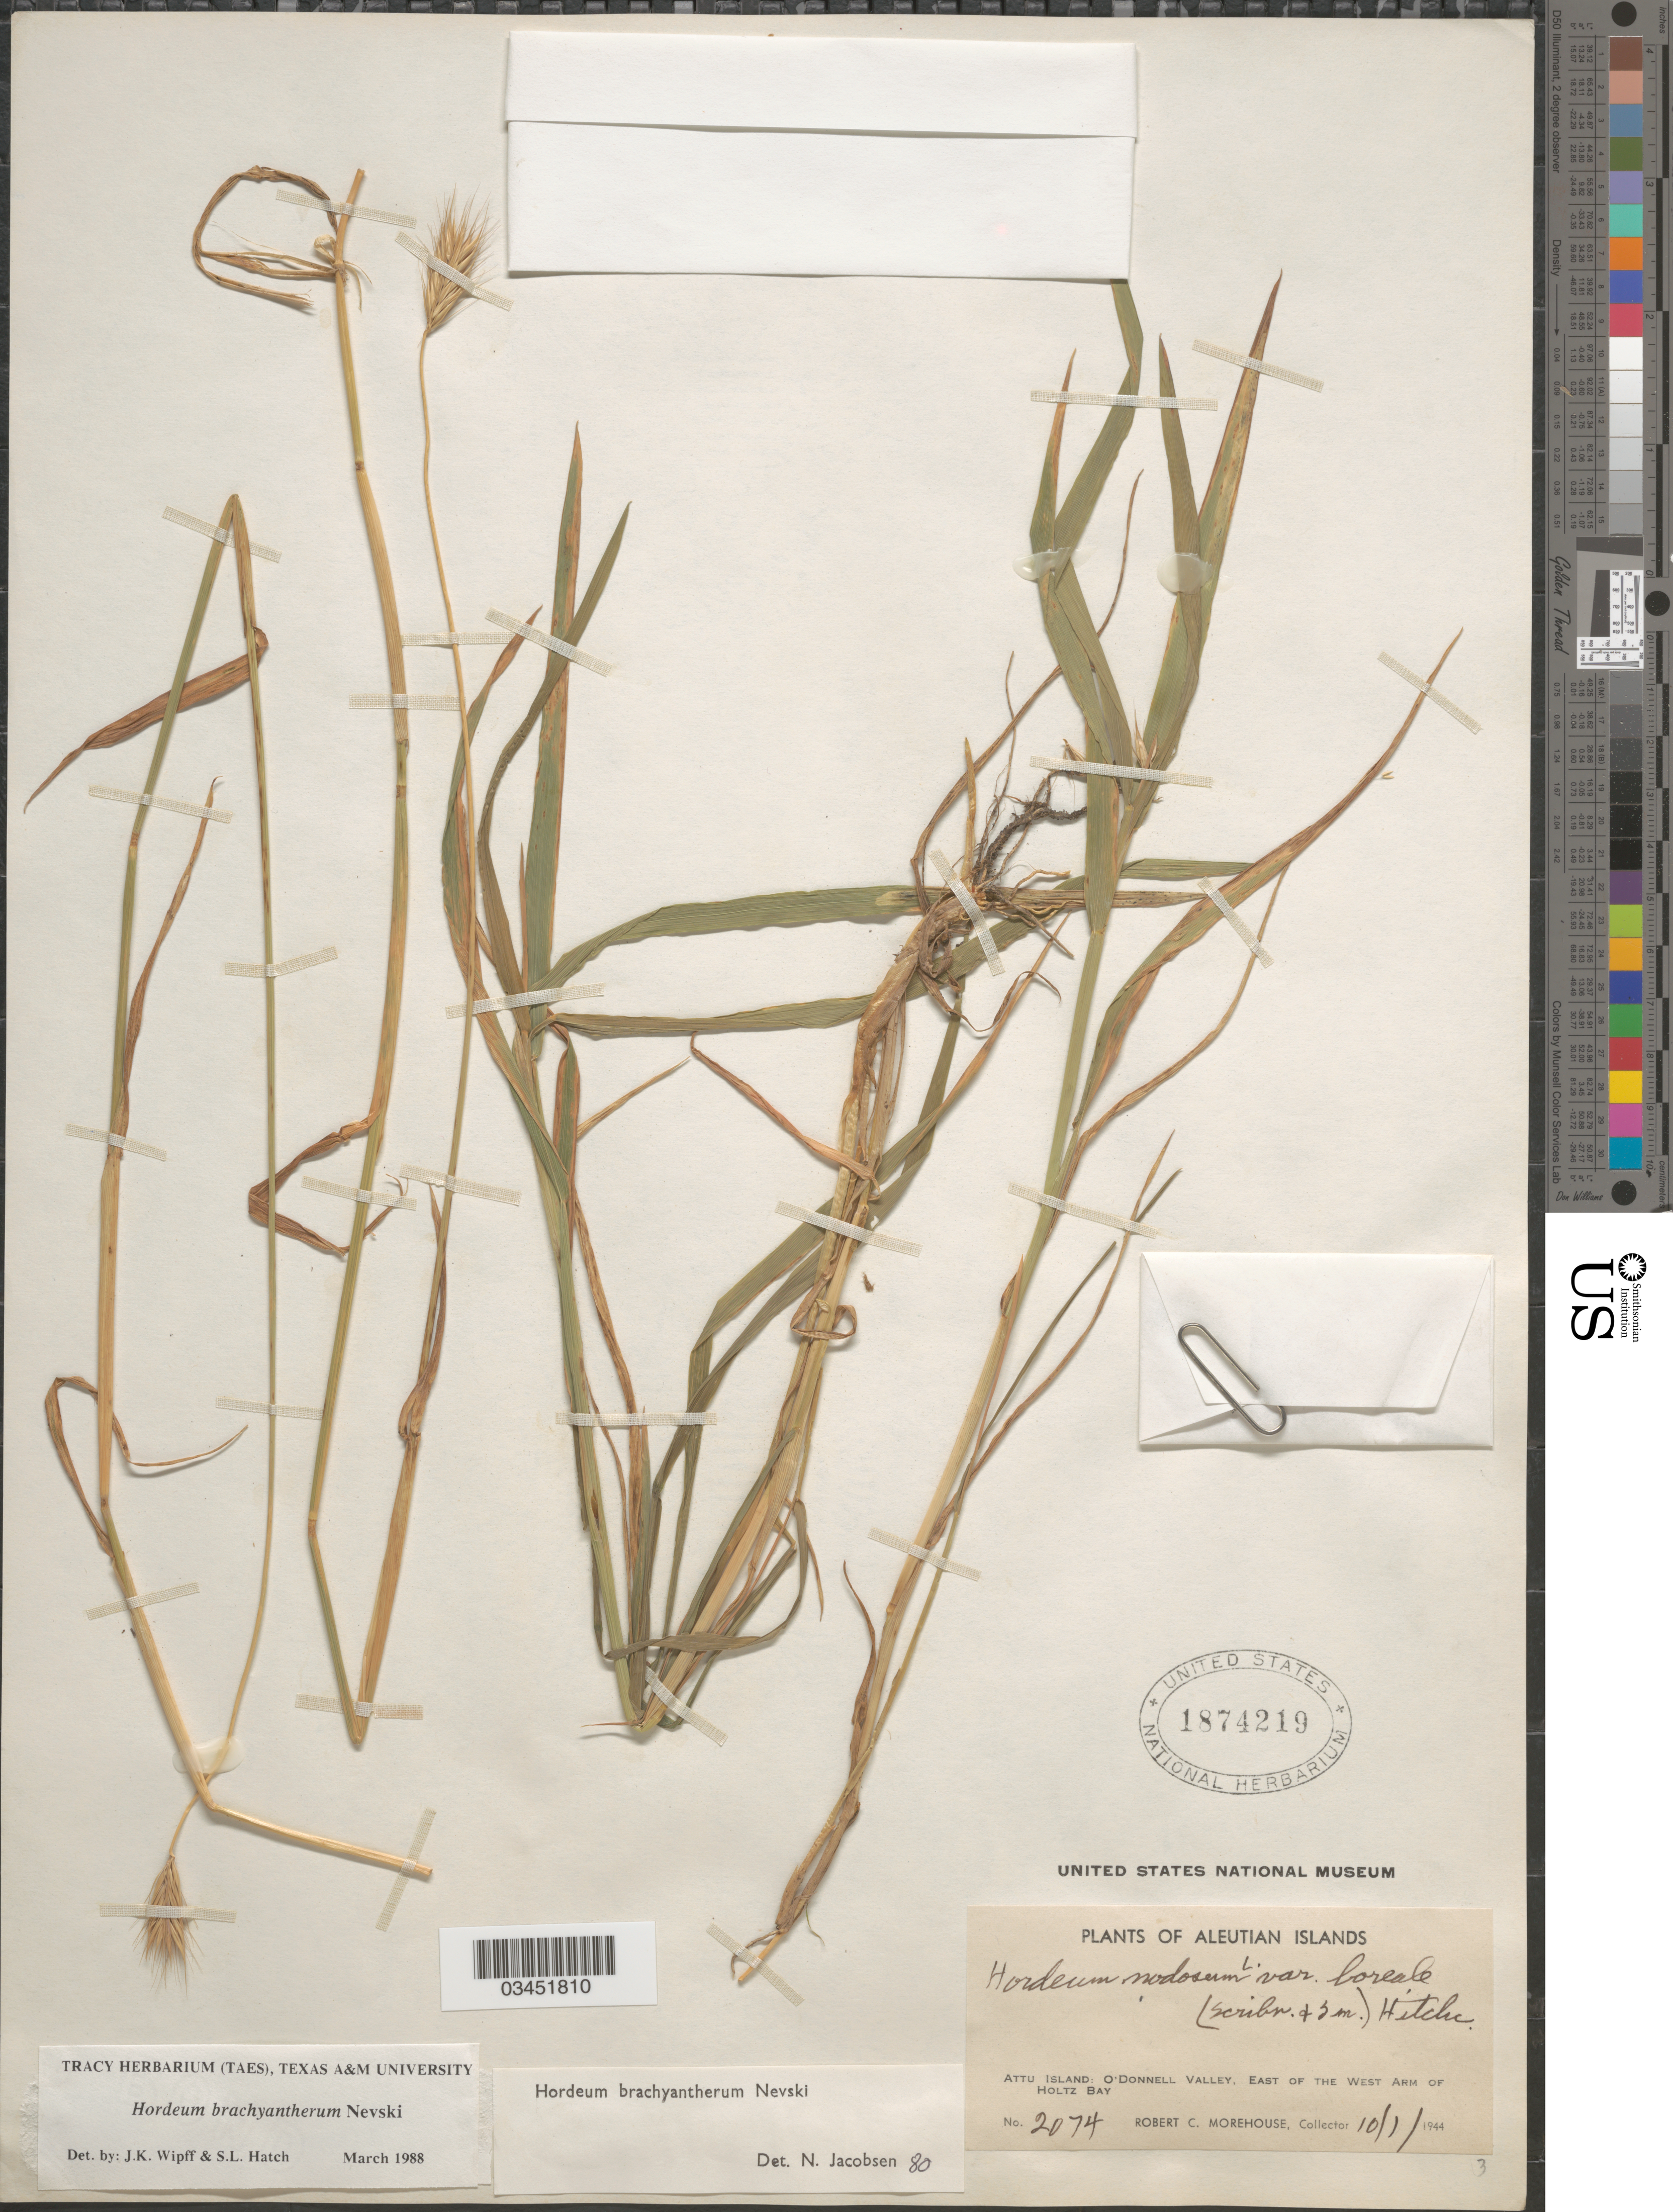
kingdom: Plantae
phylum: Tracheophyta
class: Liliopsida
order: Poales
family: Poaceae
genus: Hordeum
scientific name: Hordeum brachyantherum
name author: Nevski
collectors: R. Morehouse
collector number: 2074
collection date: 1944-10-01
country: United States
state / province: Alaska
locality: Aleutian Islands. Attu Island: O'Donnell Valley, East of the West Arm of Holtz Bay.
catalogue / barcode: US 1874219